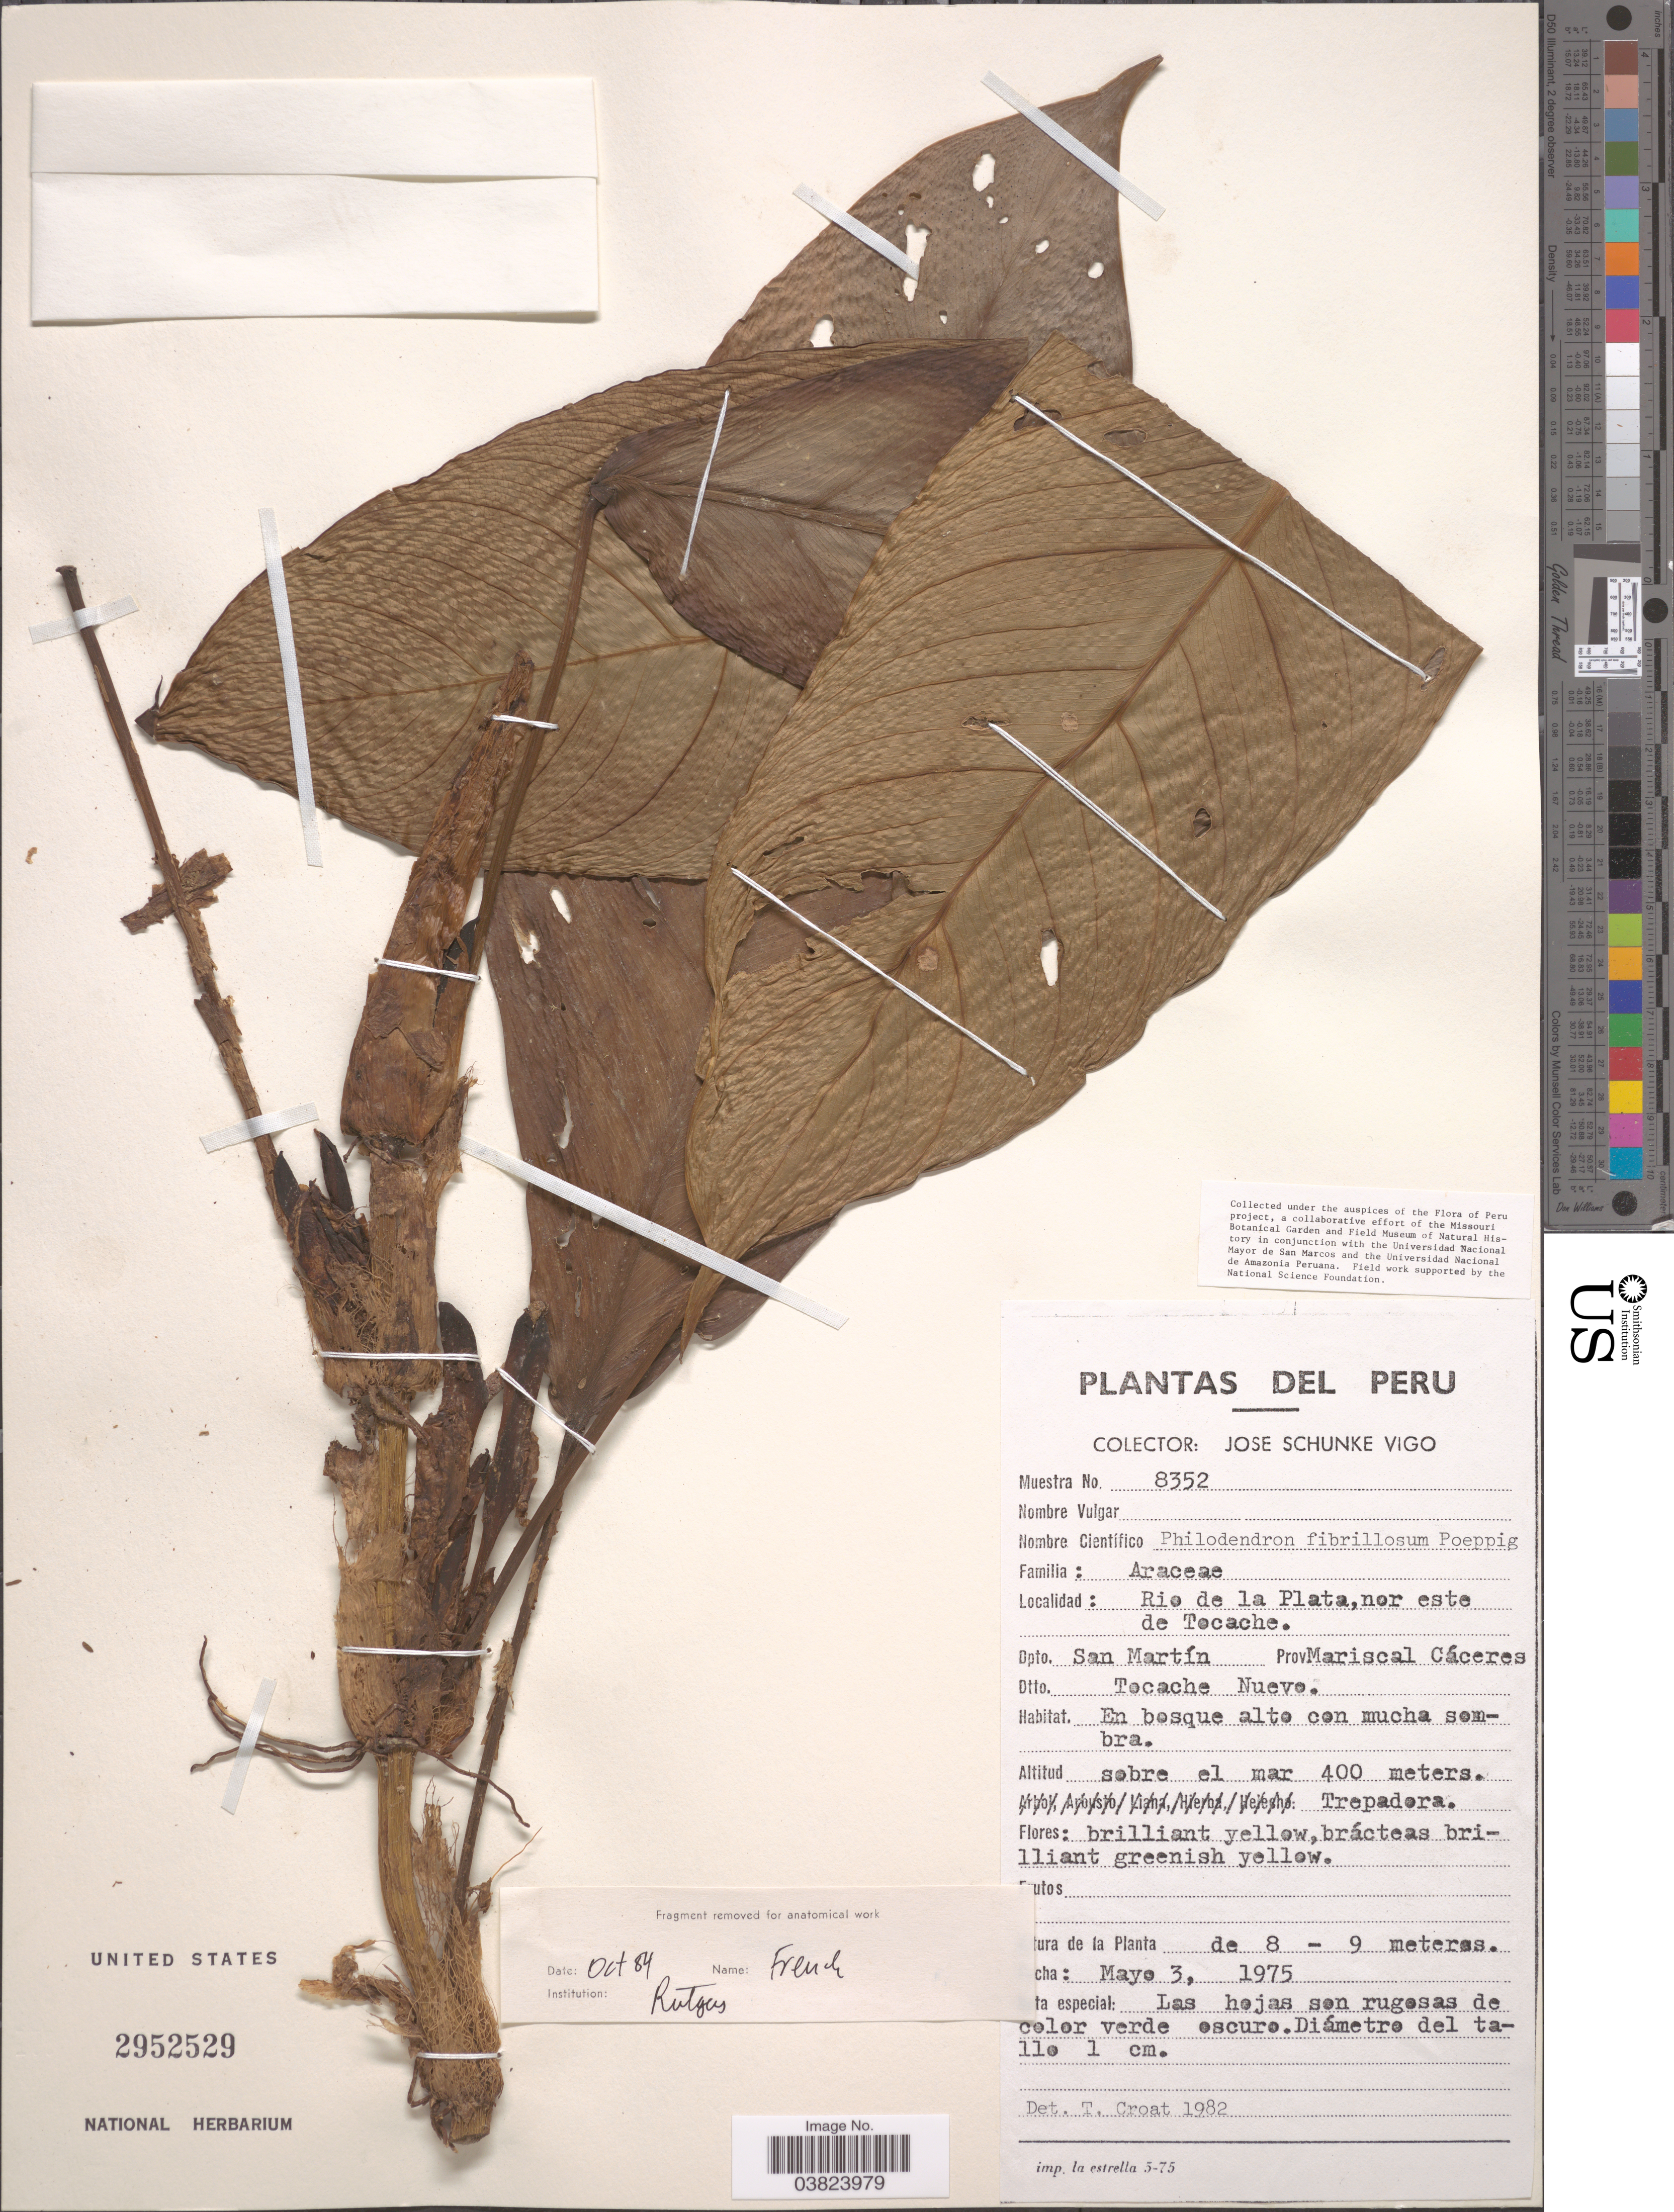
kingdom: Plantae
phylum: Tracheophyta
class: Liliopsida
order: Alismatales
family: Araceae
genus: Philodendron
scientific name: Philodendron fibrillosum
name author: Poepp.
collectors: J. Schunke Vigo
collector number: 8352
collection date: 1975-05-03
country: Peru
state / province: San Martín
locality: Rio de la Plata, nor este de Tocache. Dpto. San Martín. Prov. Mariscal Cáceres. Dtto. Tocache Nuevo.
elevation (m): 400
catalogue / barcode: US 2952529